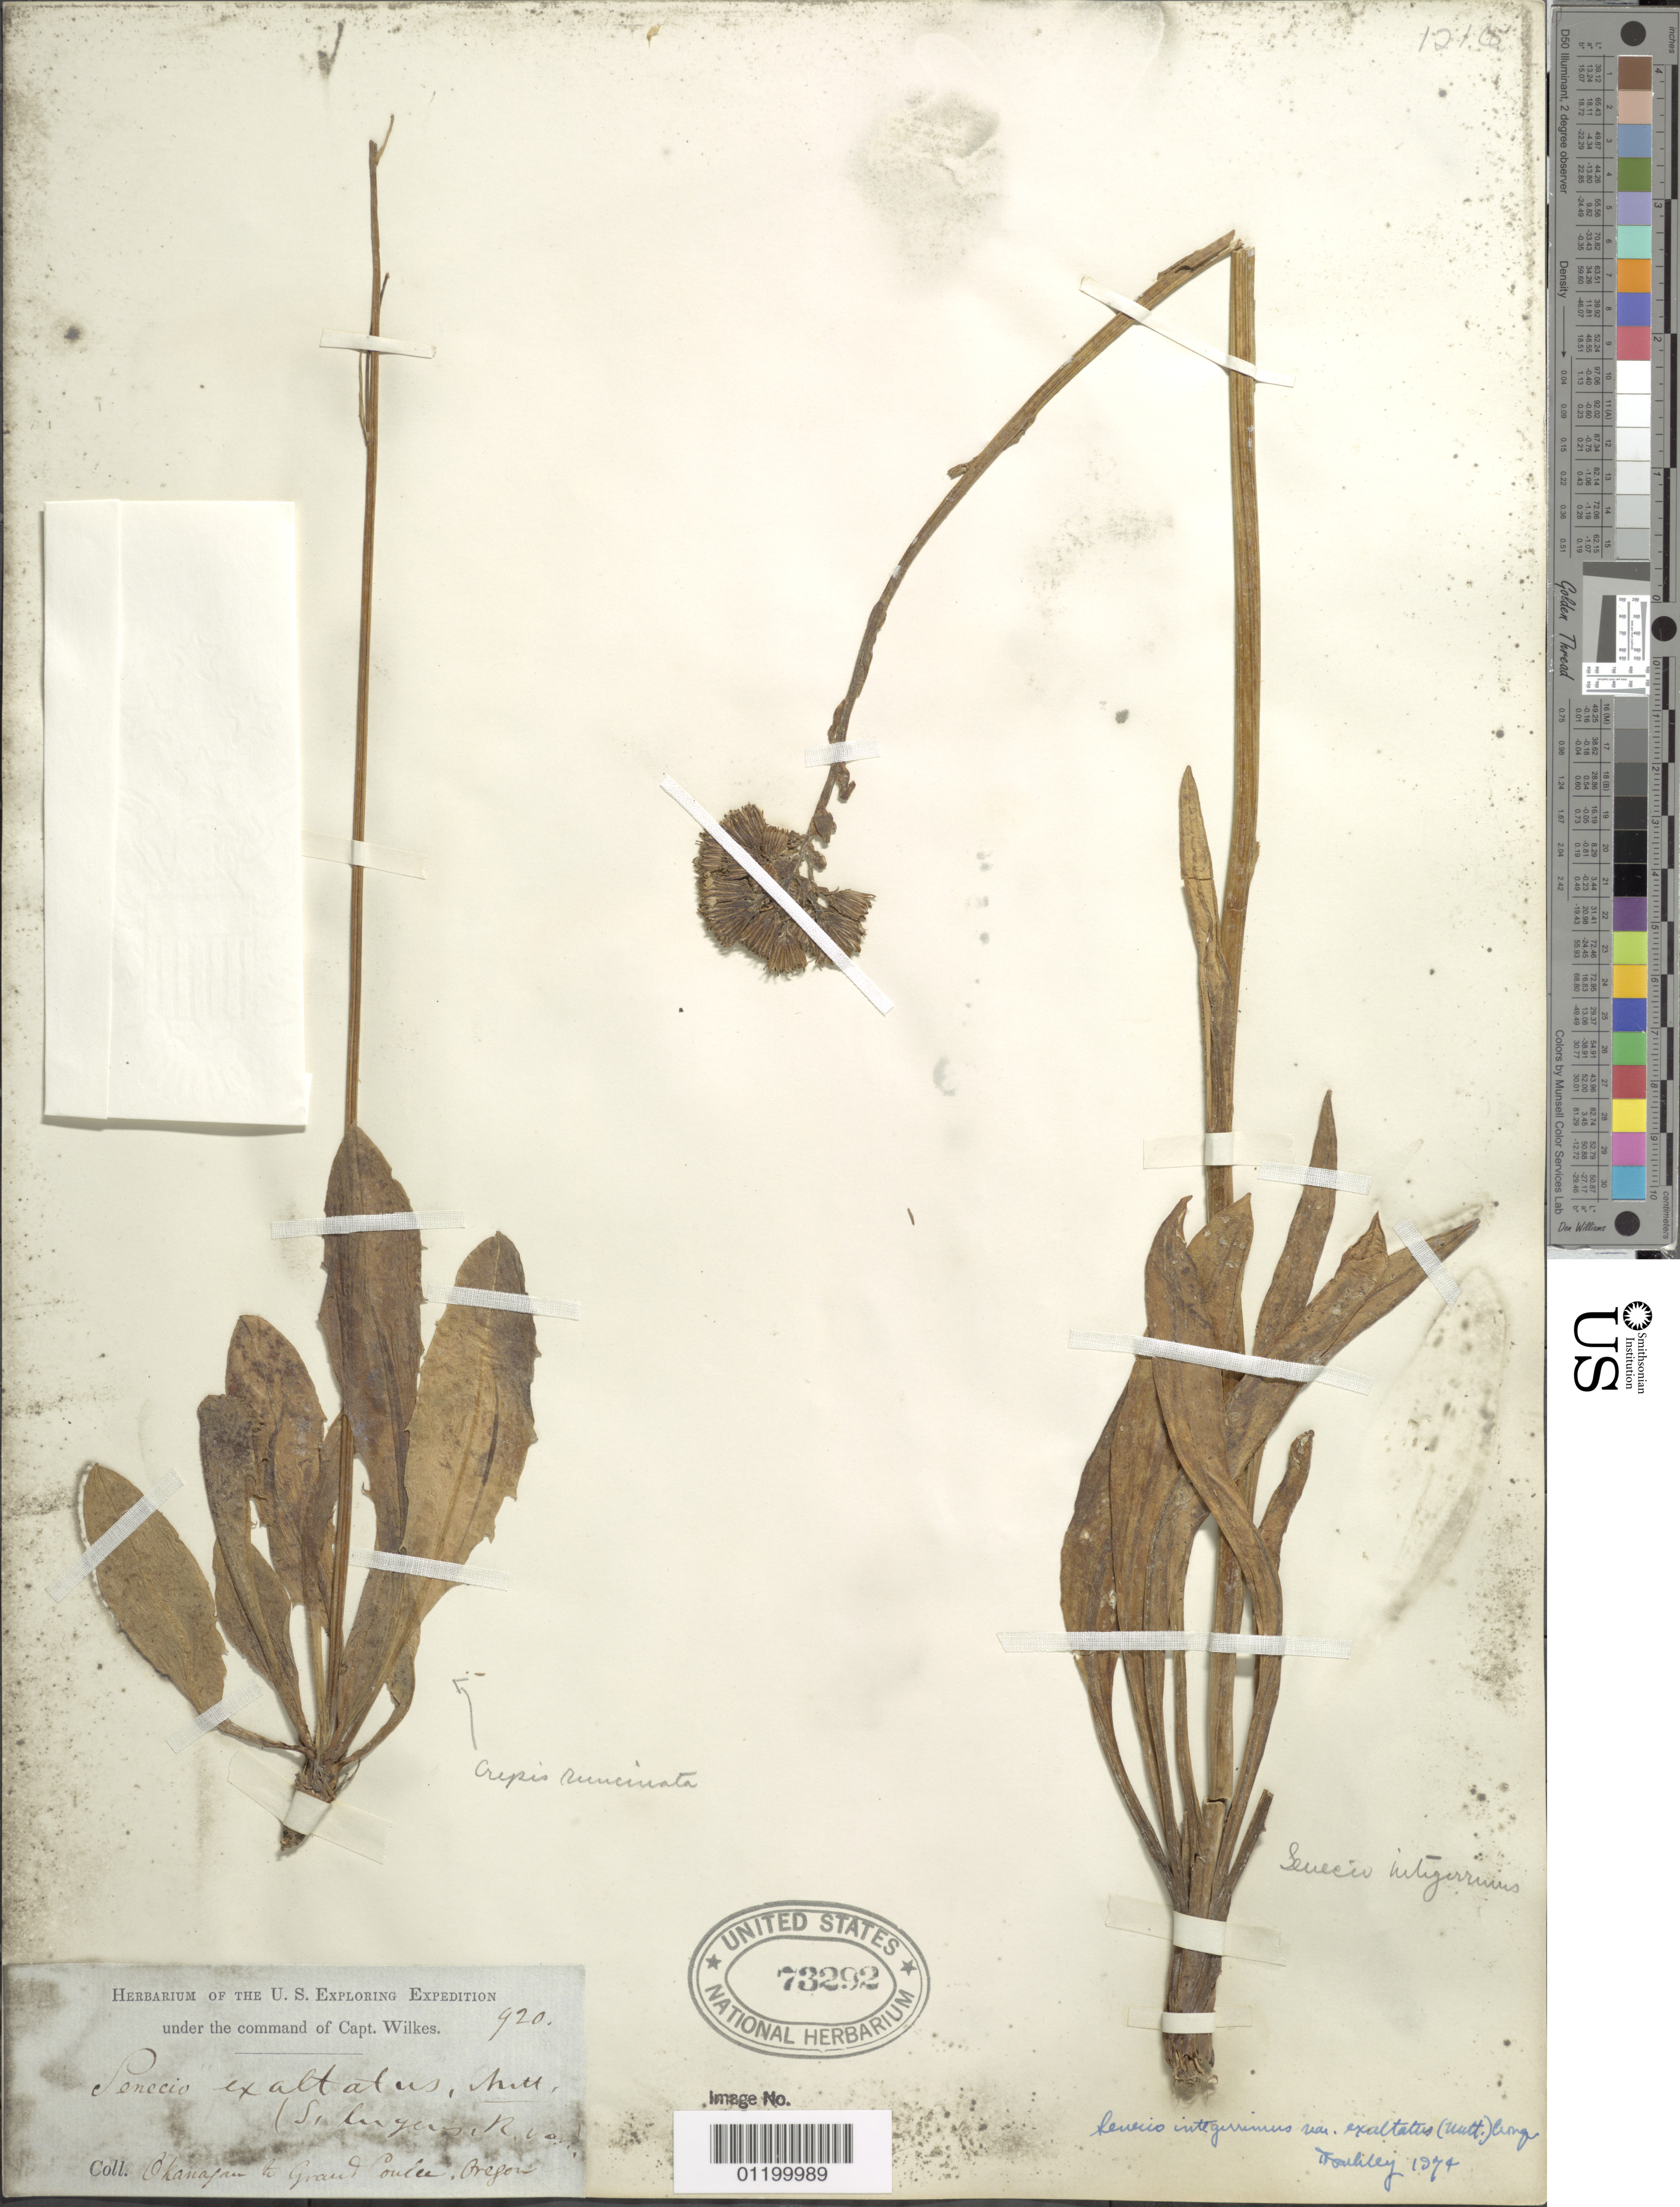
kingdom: Plantae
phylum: Tracheophyta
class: Magnoliopsida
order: Asterales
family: Asteraceae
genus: Senecio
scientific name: Senecio integerrimus var. exaltatus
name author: (Nutt.) Cronq.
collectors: Wilkes Explor. Exped.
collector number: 920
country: United States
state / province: Oregon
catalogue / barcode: US 73292